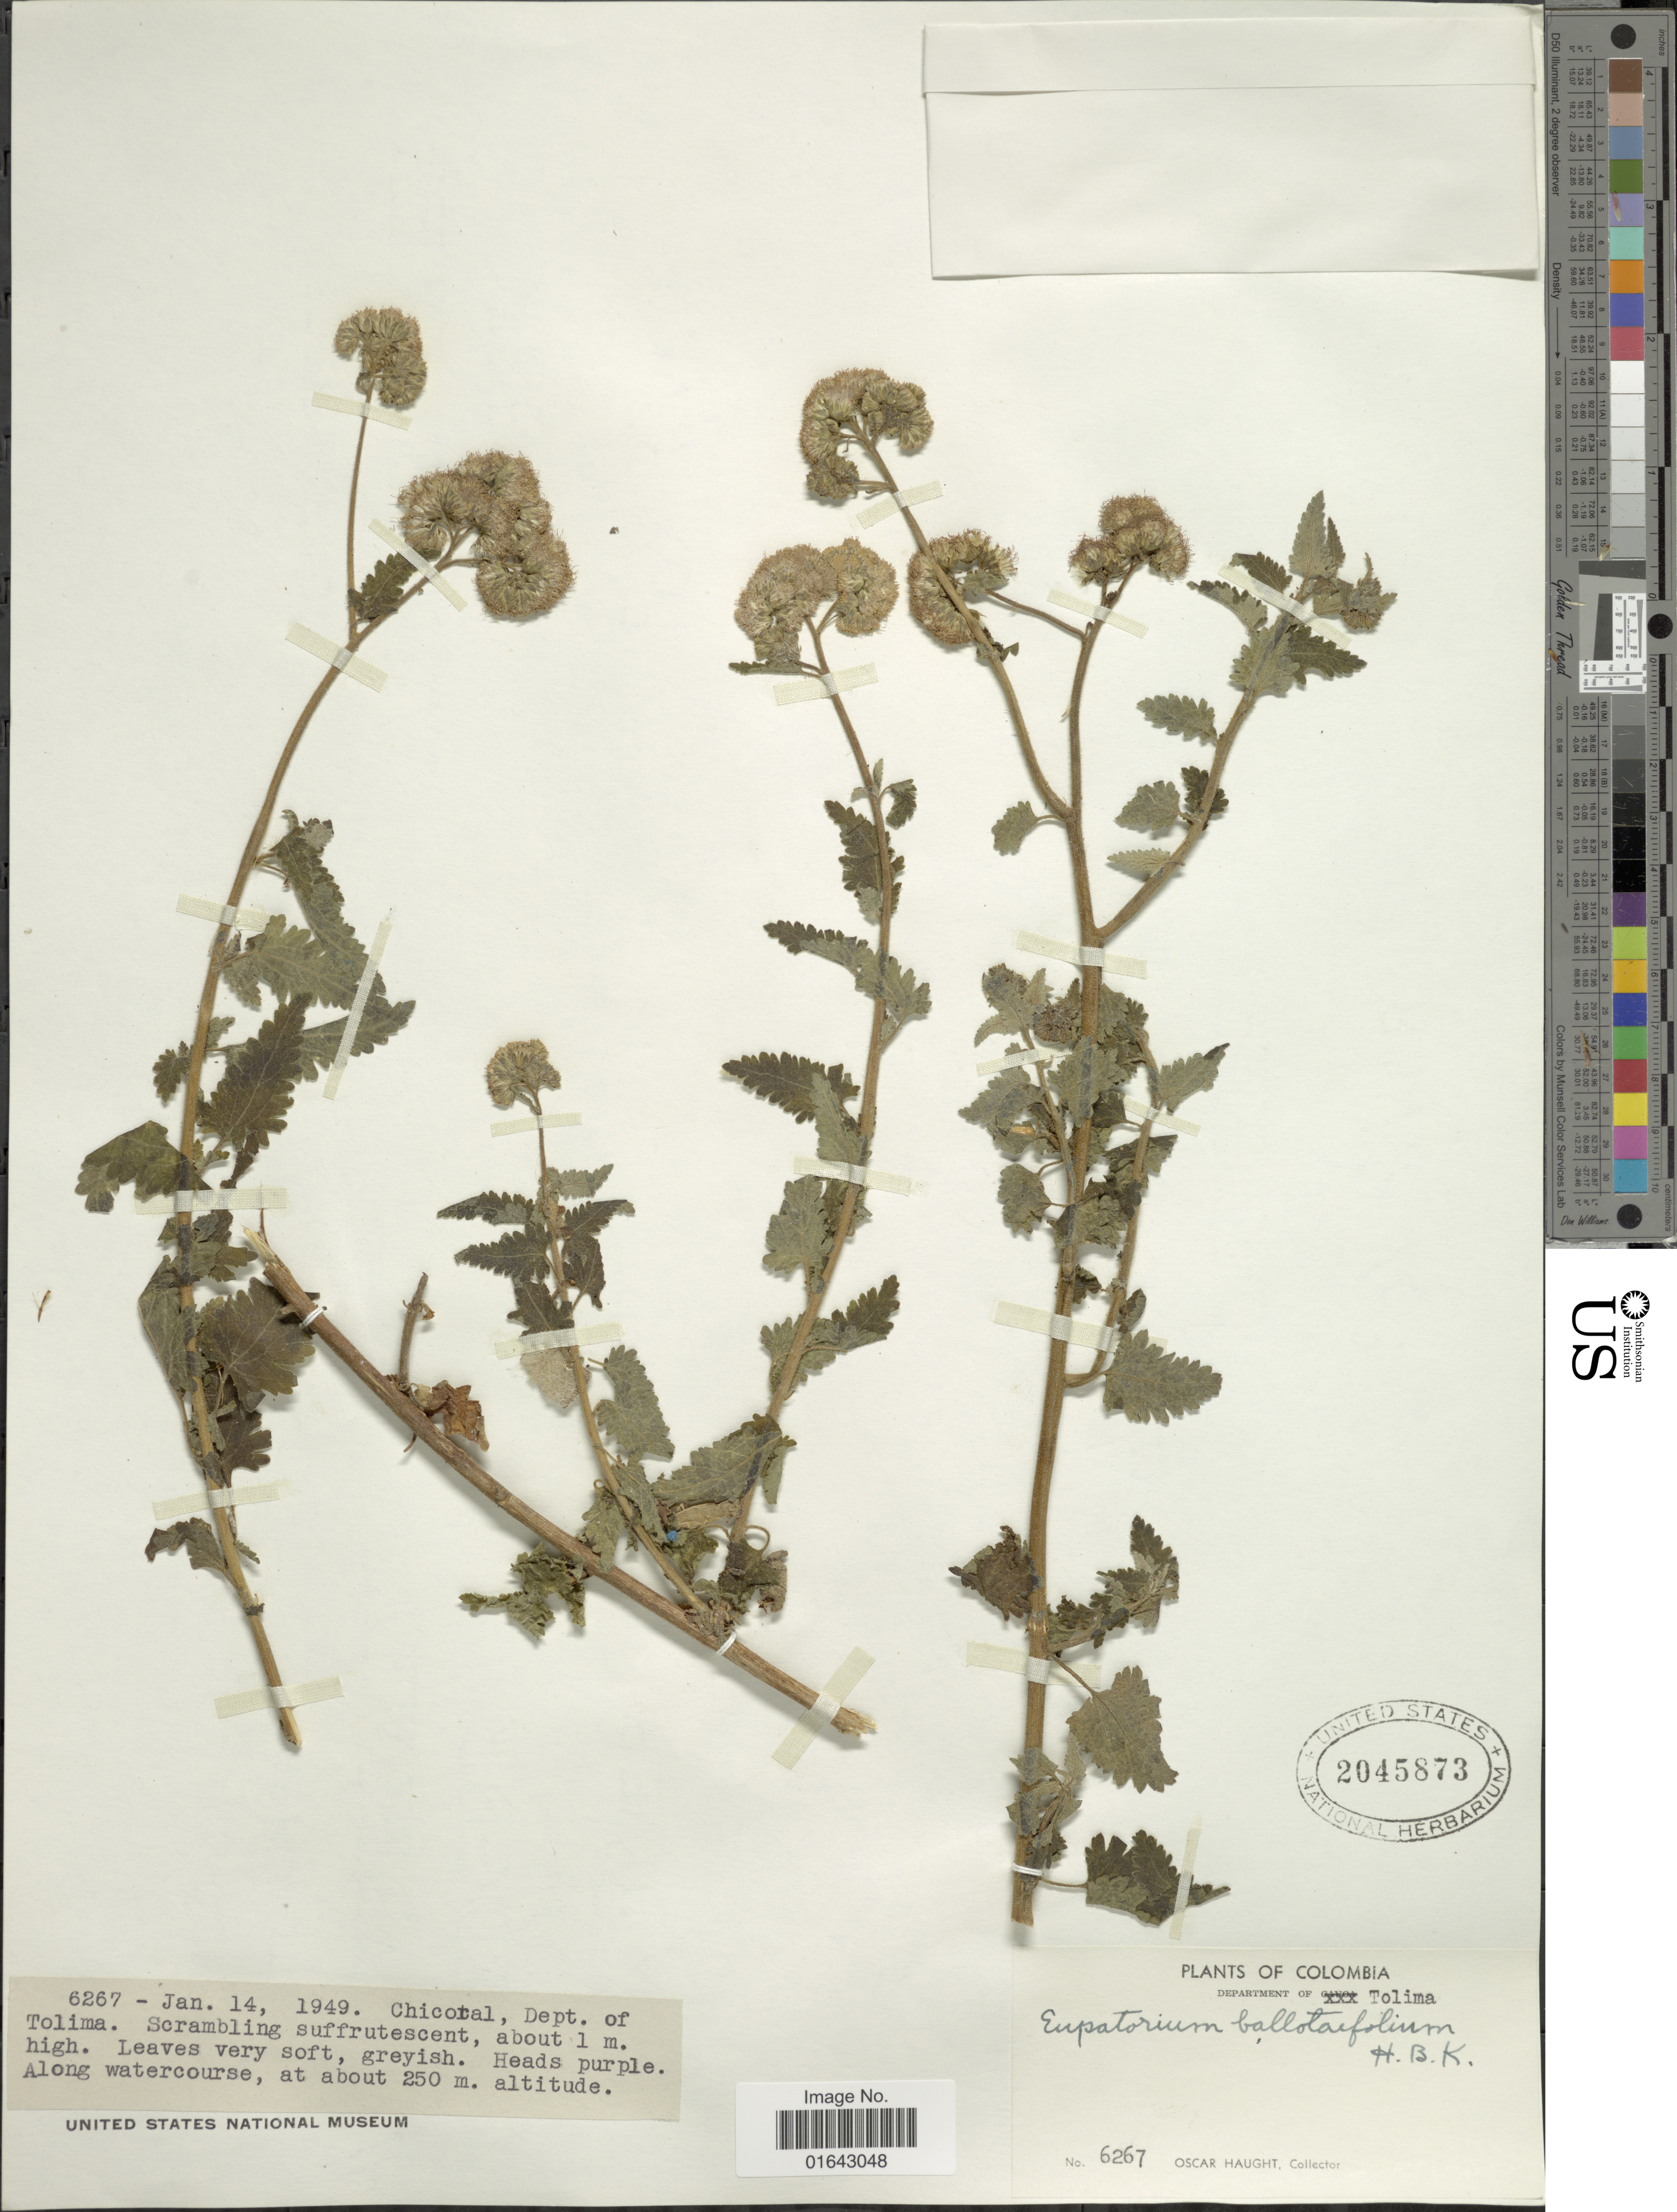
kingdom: Plantae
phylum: Tracheophyta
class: Magnoliopsida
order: Asterales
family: Asteraceae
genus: Conocliniopsis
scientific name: Conocliniopsis prasiifolia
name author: (DC.) R.M. King & H. Rob.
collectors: O. L. Haught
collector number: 6267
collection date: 1949-01-14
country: Colombia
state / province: Tolima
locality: Department of Tolima. Chicoral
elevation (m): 250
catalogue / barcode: US 2045873